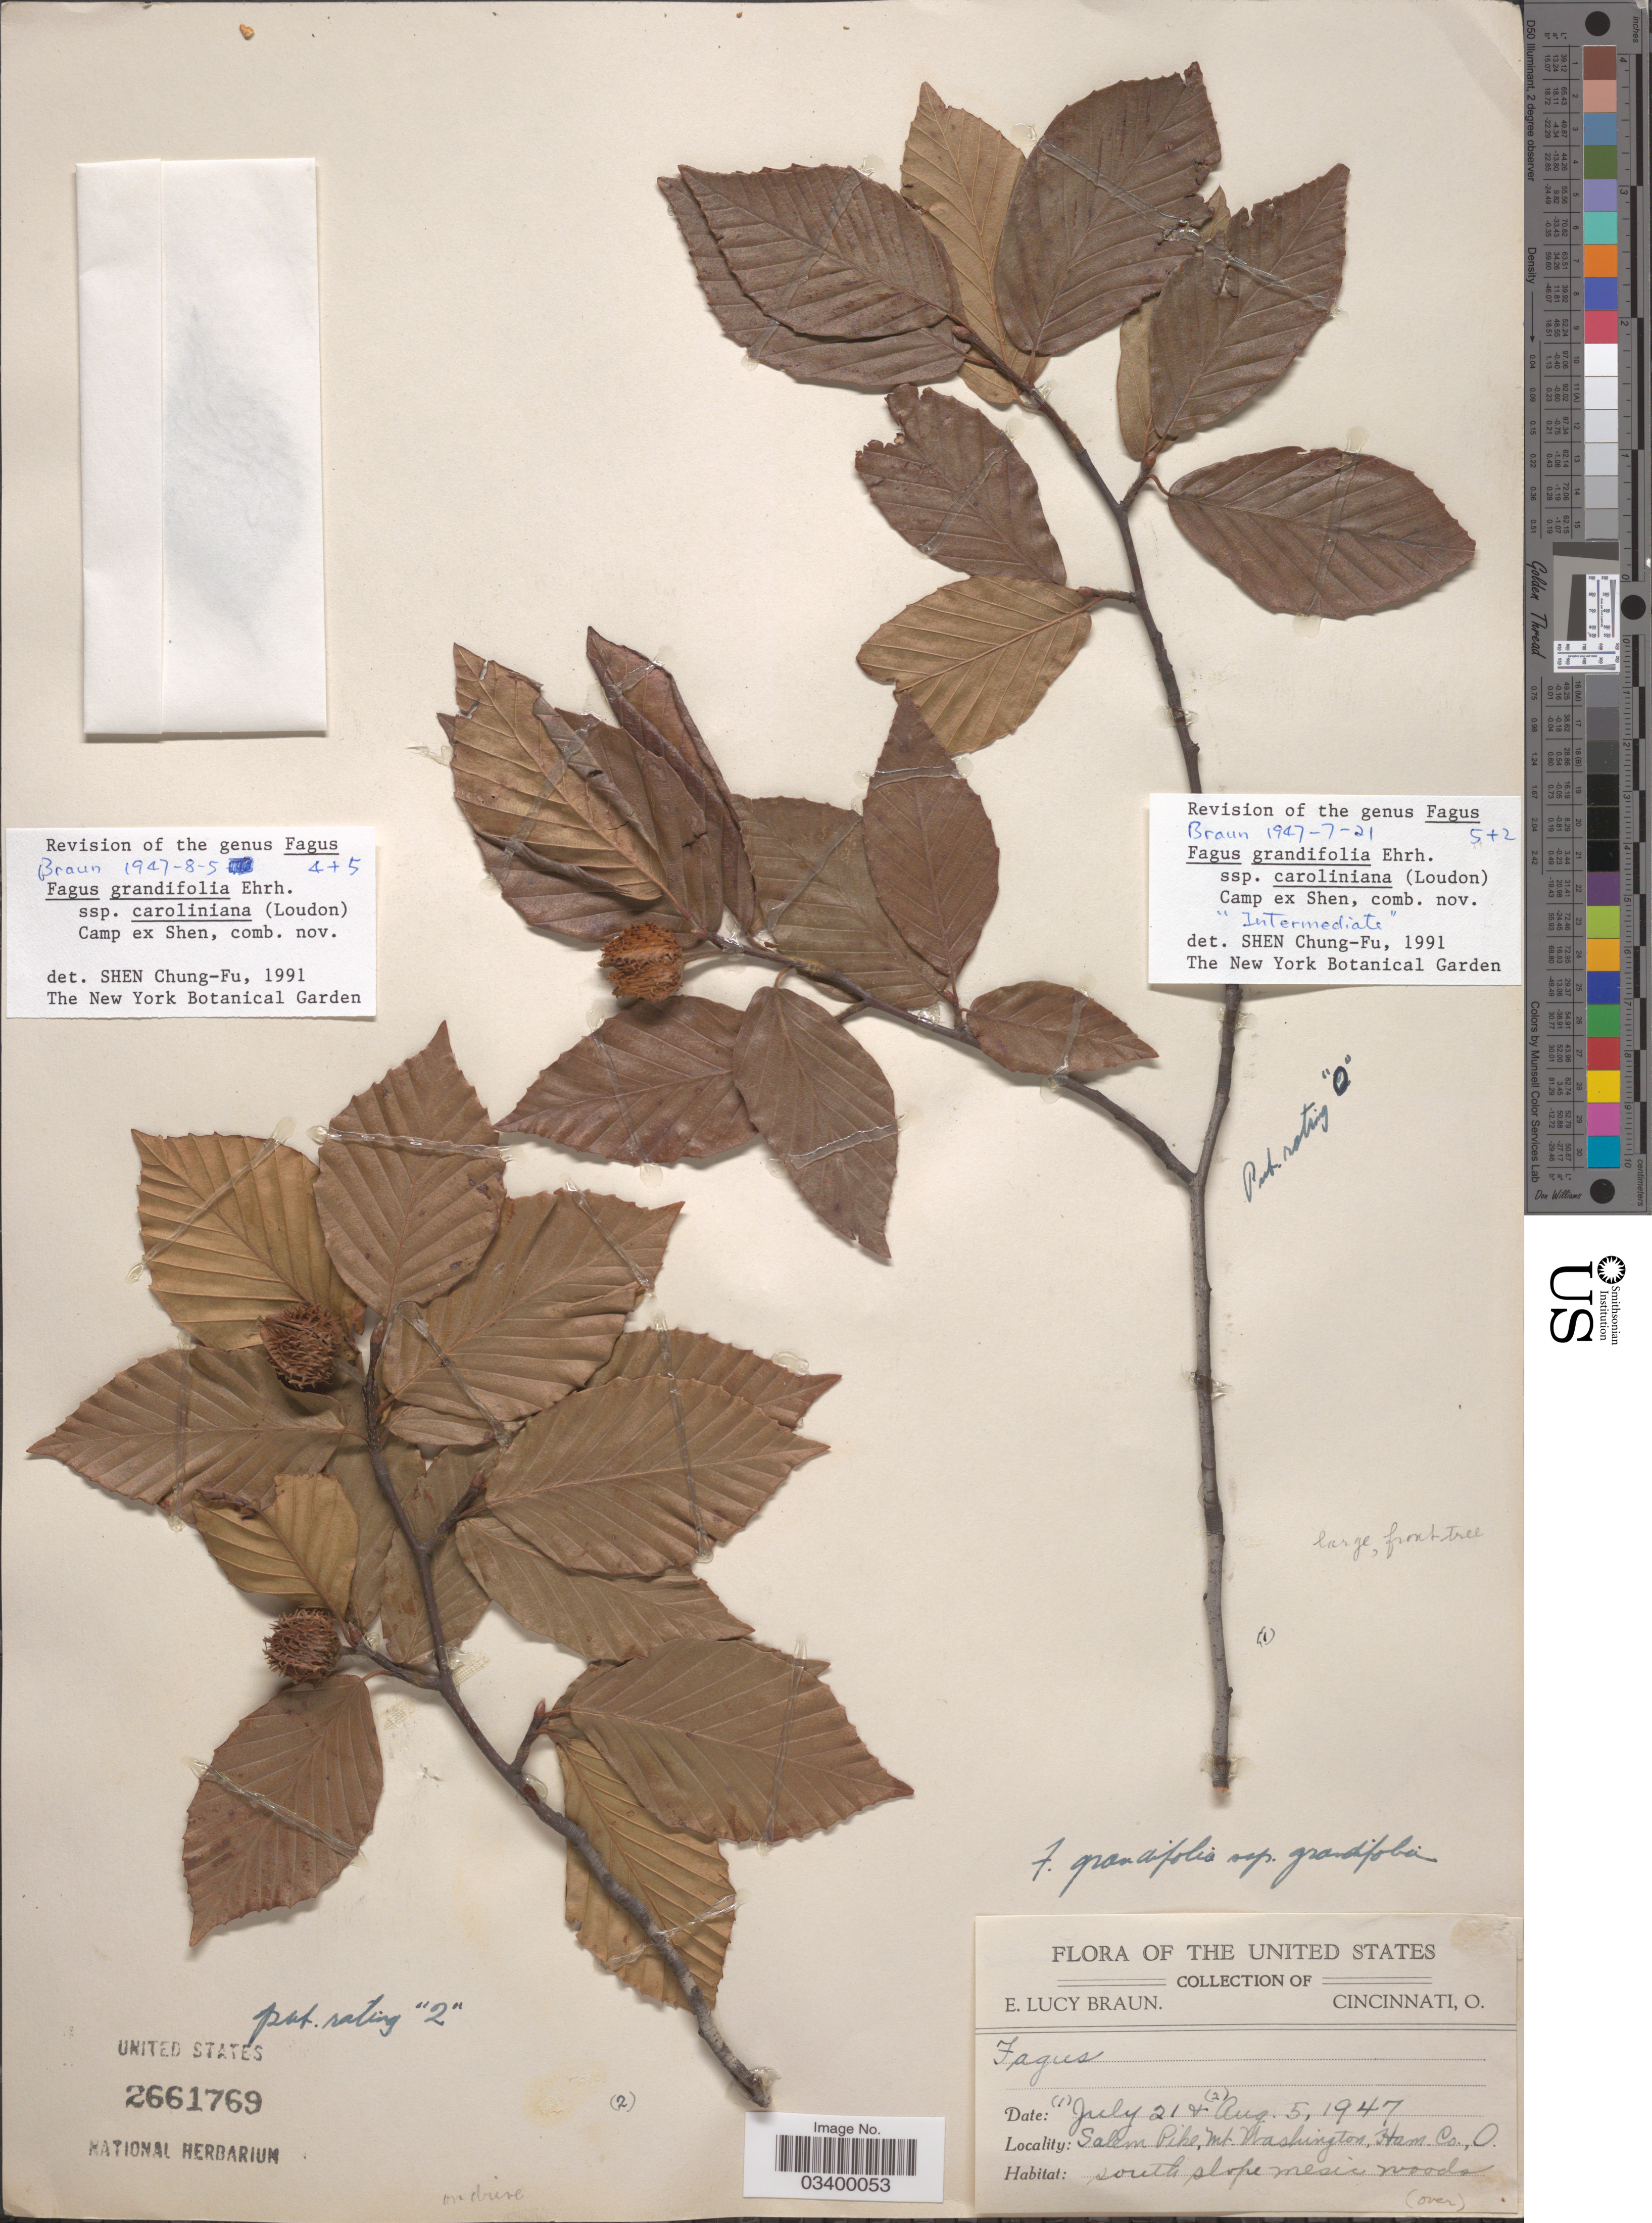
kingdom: Plantae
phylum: Tracheophyta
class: Magnoliopsida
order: Fagales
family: Fagaceae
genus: Fagus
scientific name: Fagus grandifolia subsp. caroliniana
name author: (Loudon) Fernald & Rehder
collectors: E. L. Braun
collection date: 1947-07-21/1947-08-05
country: United States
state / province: Ohio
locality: Salem Pike, Mt. Washington, Ham. Co.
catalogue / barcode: US 2661769